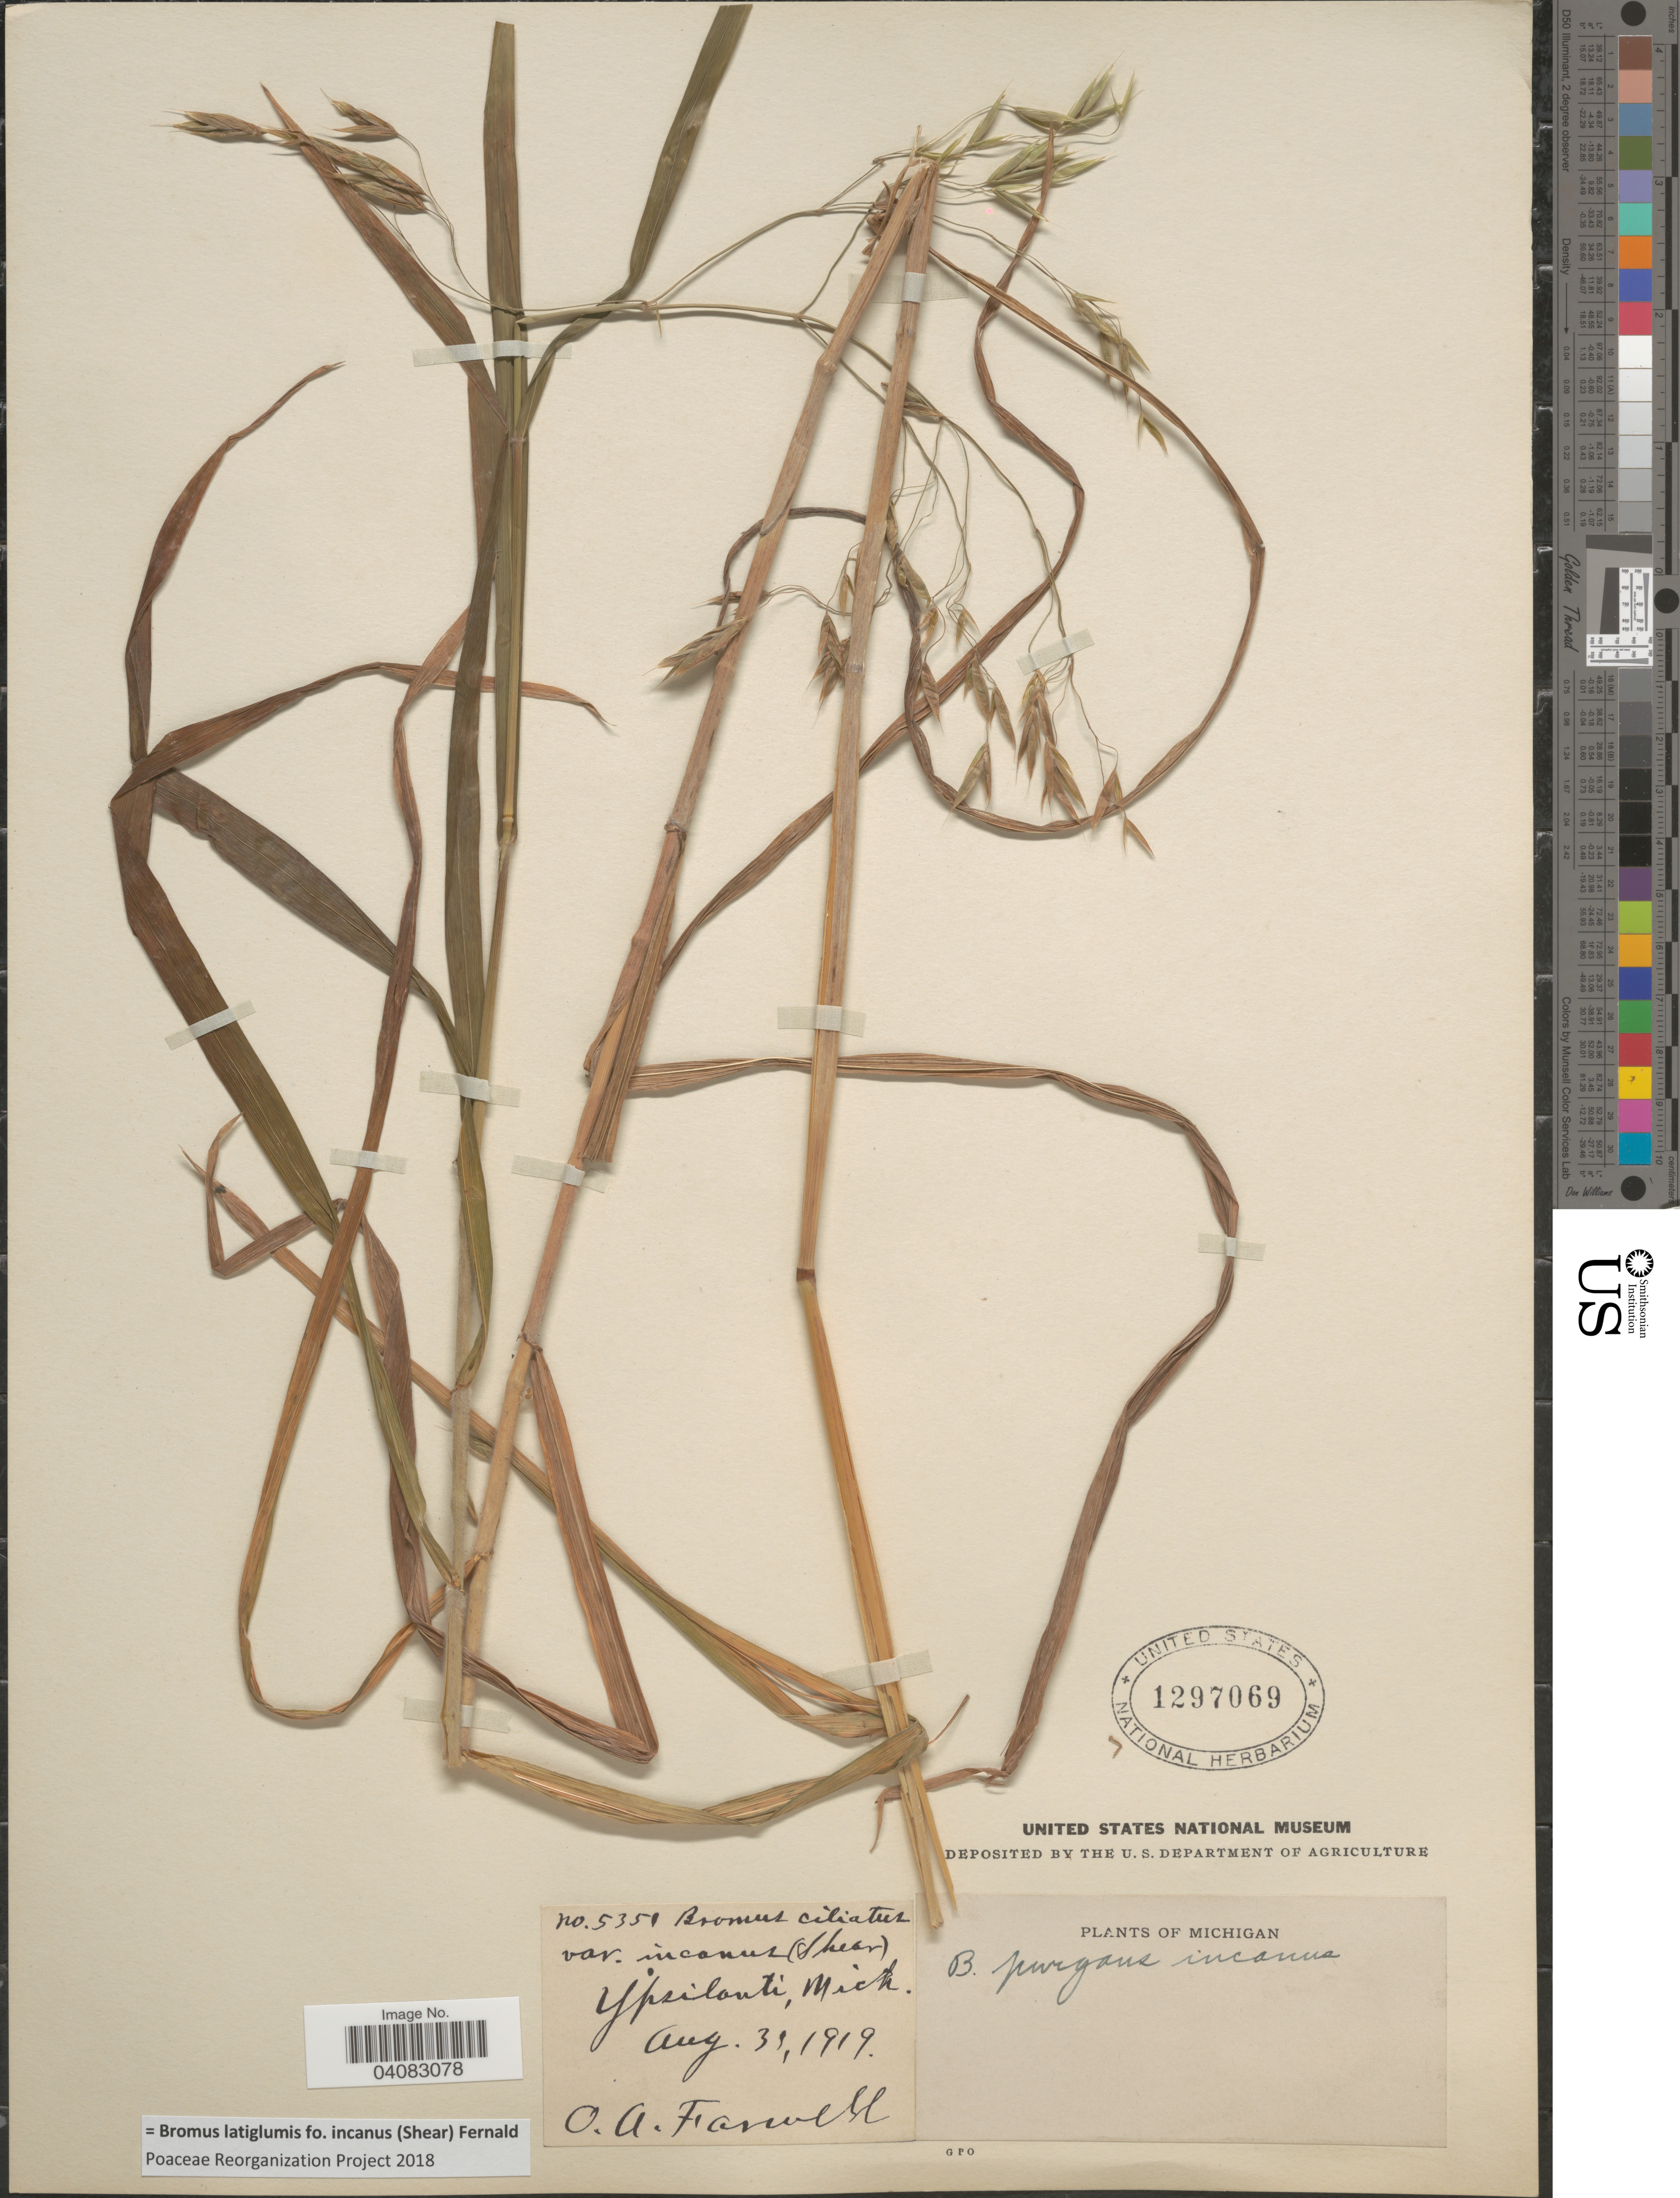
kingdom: Plantae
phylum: Tracheophyta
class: Liliopsida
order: Poales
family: Poaceae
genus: Bromus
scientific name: Bromus latiglumis f. incanus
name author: (Shear) Fernald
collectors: O. Farwell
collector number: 5351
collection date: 1919-08-31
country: United States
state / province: Michigan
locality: Ypsilanti.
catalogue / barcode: US 1297069